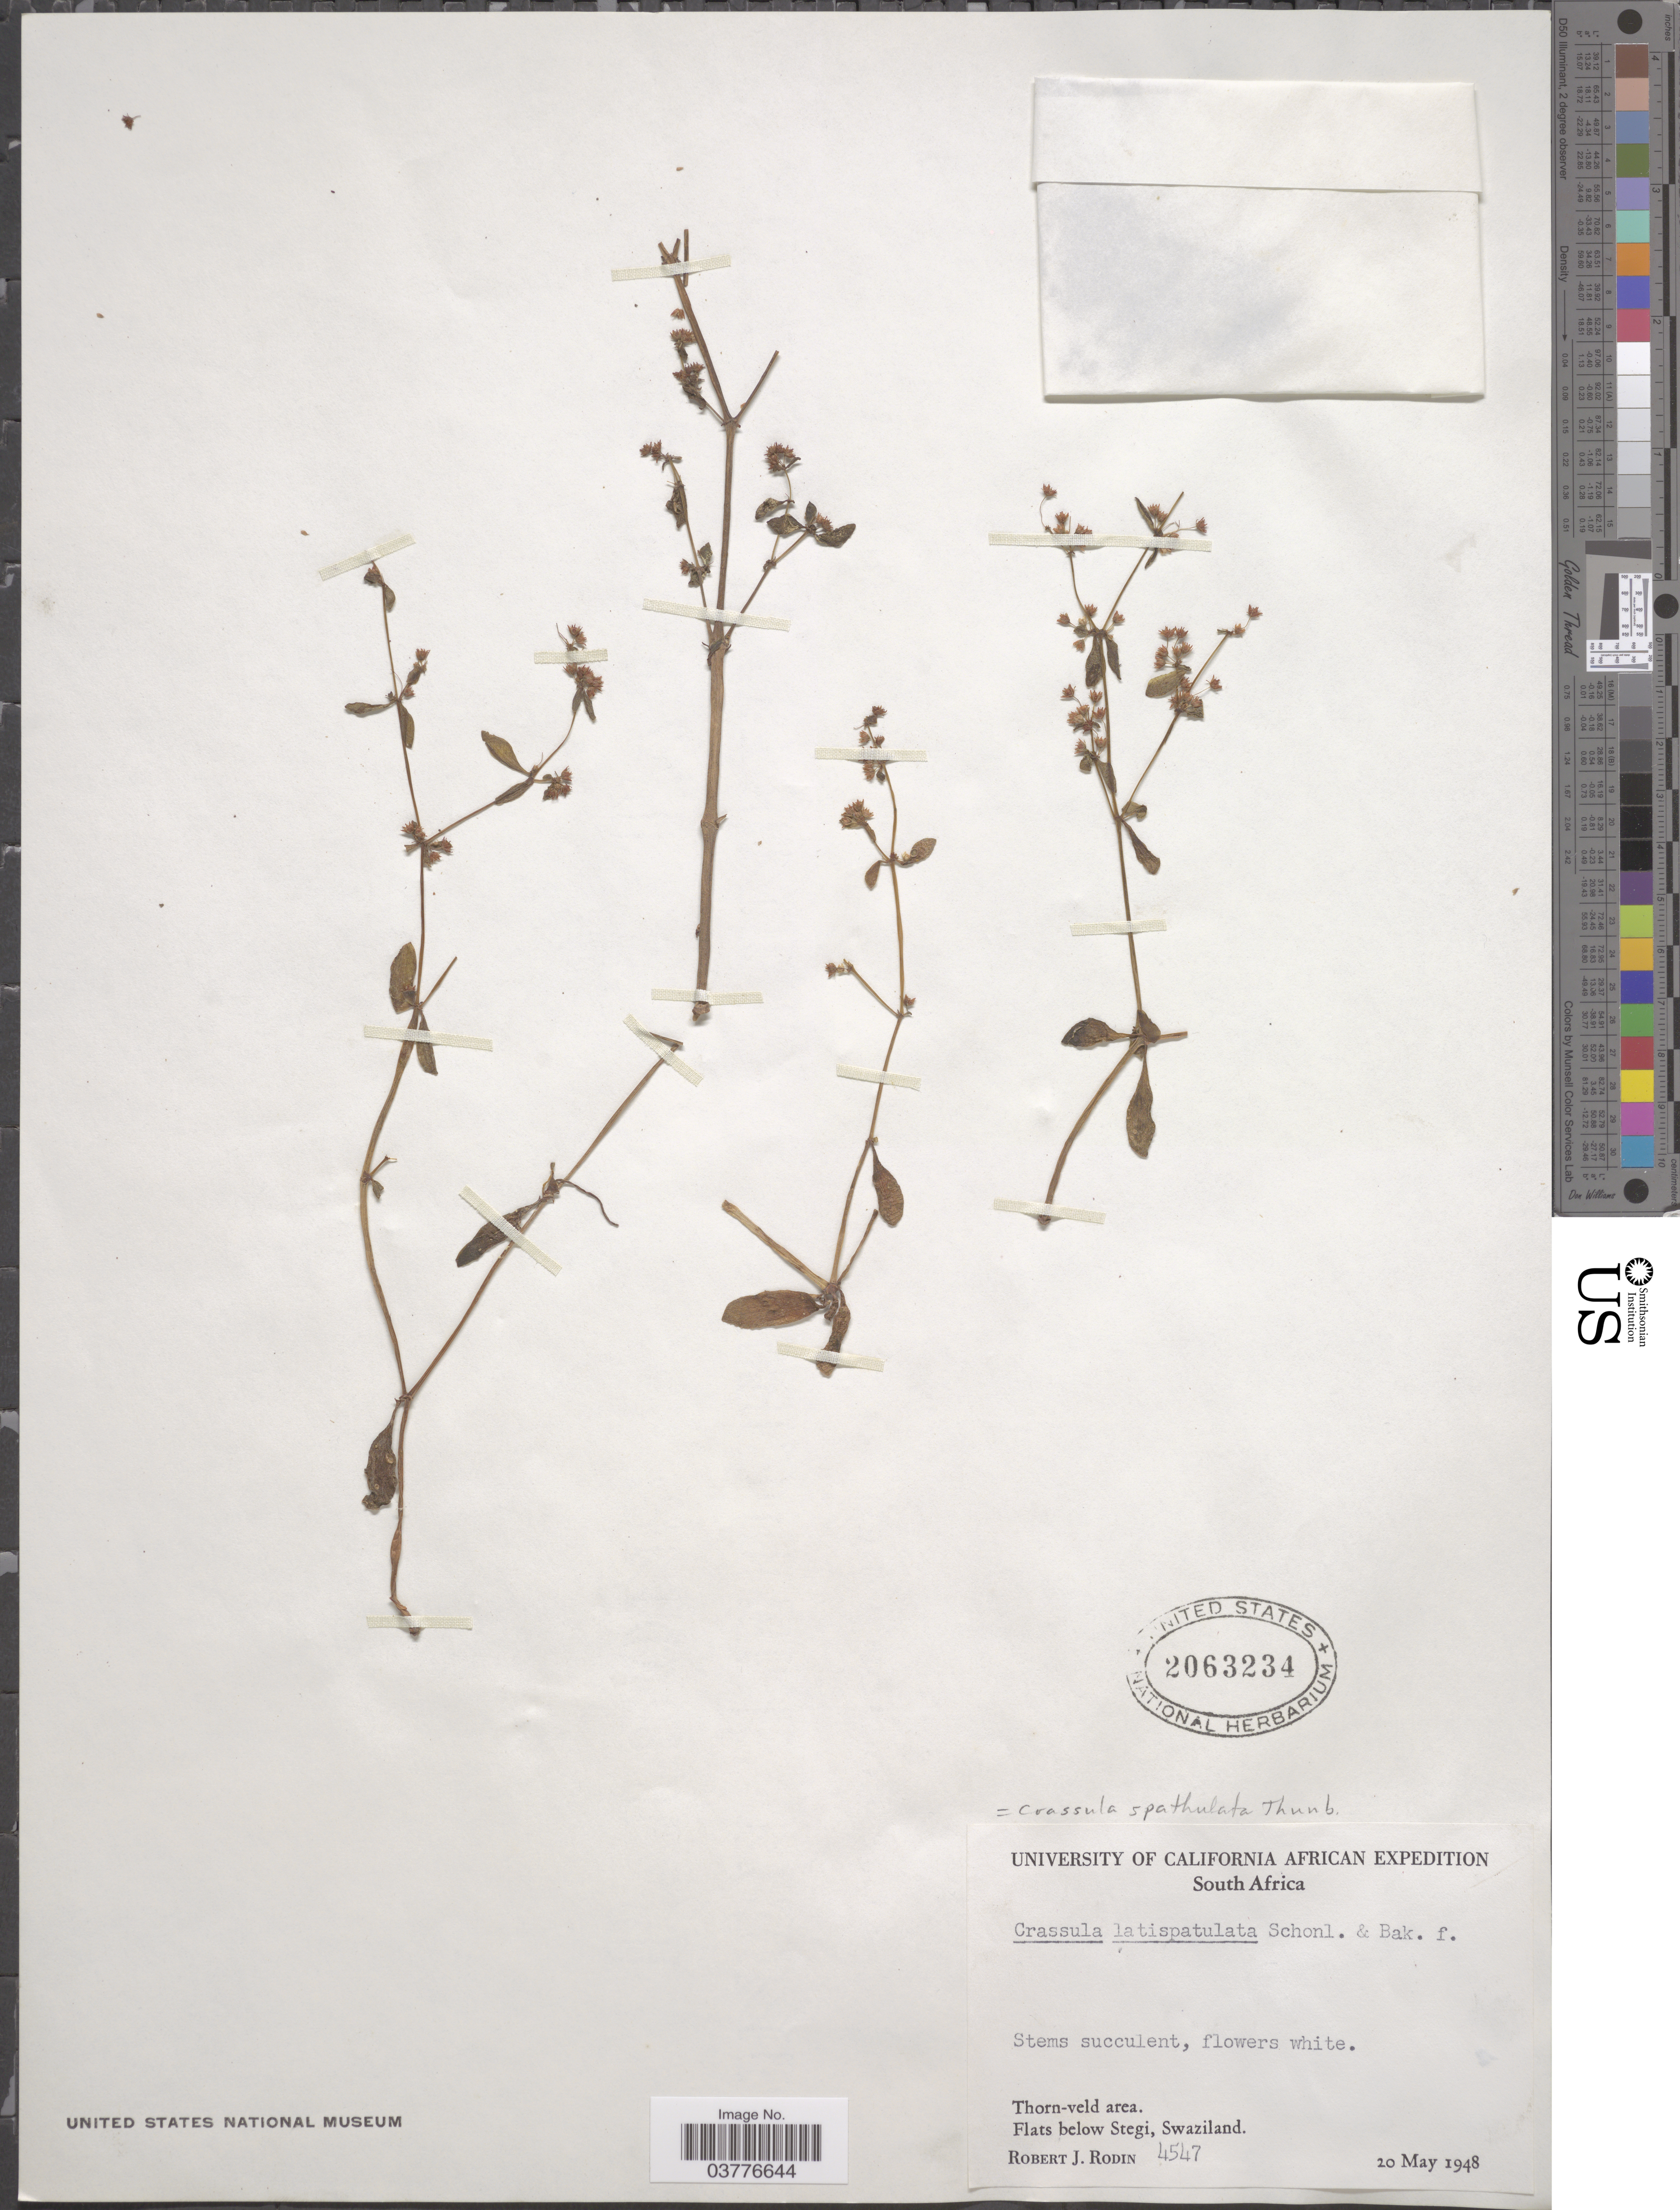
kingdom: Plantae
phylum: Tracheophyta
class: Magnoliopsida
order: Saxifragales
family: Crassulaceae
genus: Crassula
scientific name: Crassula spathulata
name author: Thunb.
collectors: R. J. Rodin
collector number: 4547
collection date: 1948-05-20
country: Eswatini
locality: Thorn-veld area. Flats below Stegi.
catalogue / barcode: US 2063234